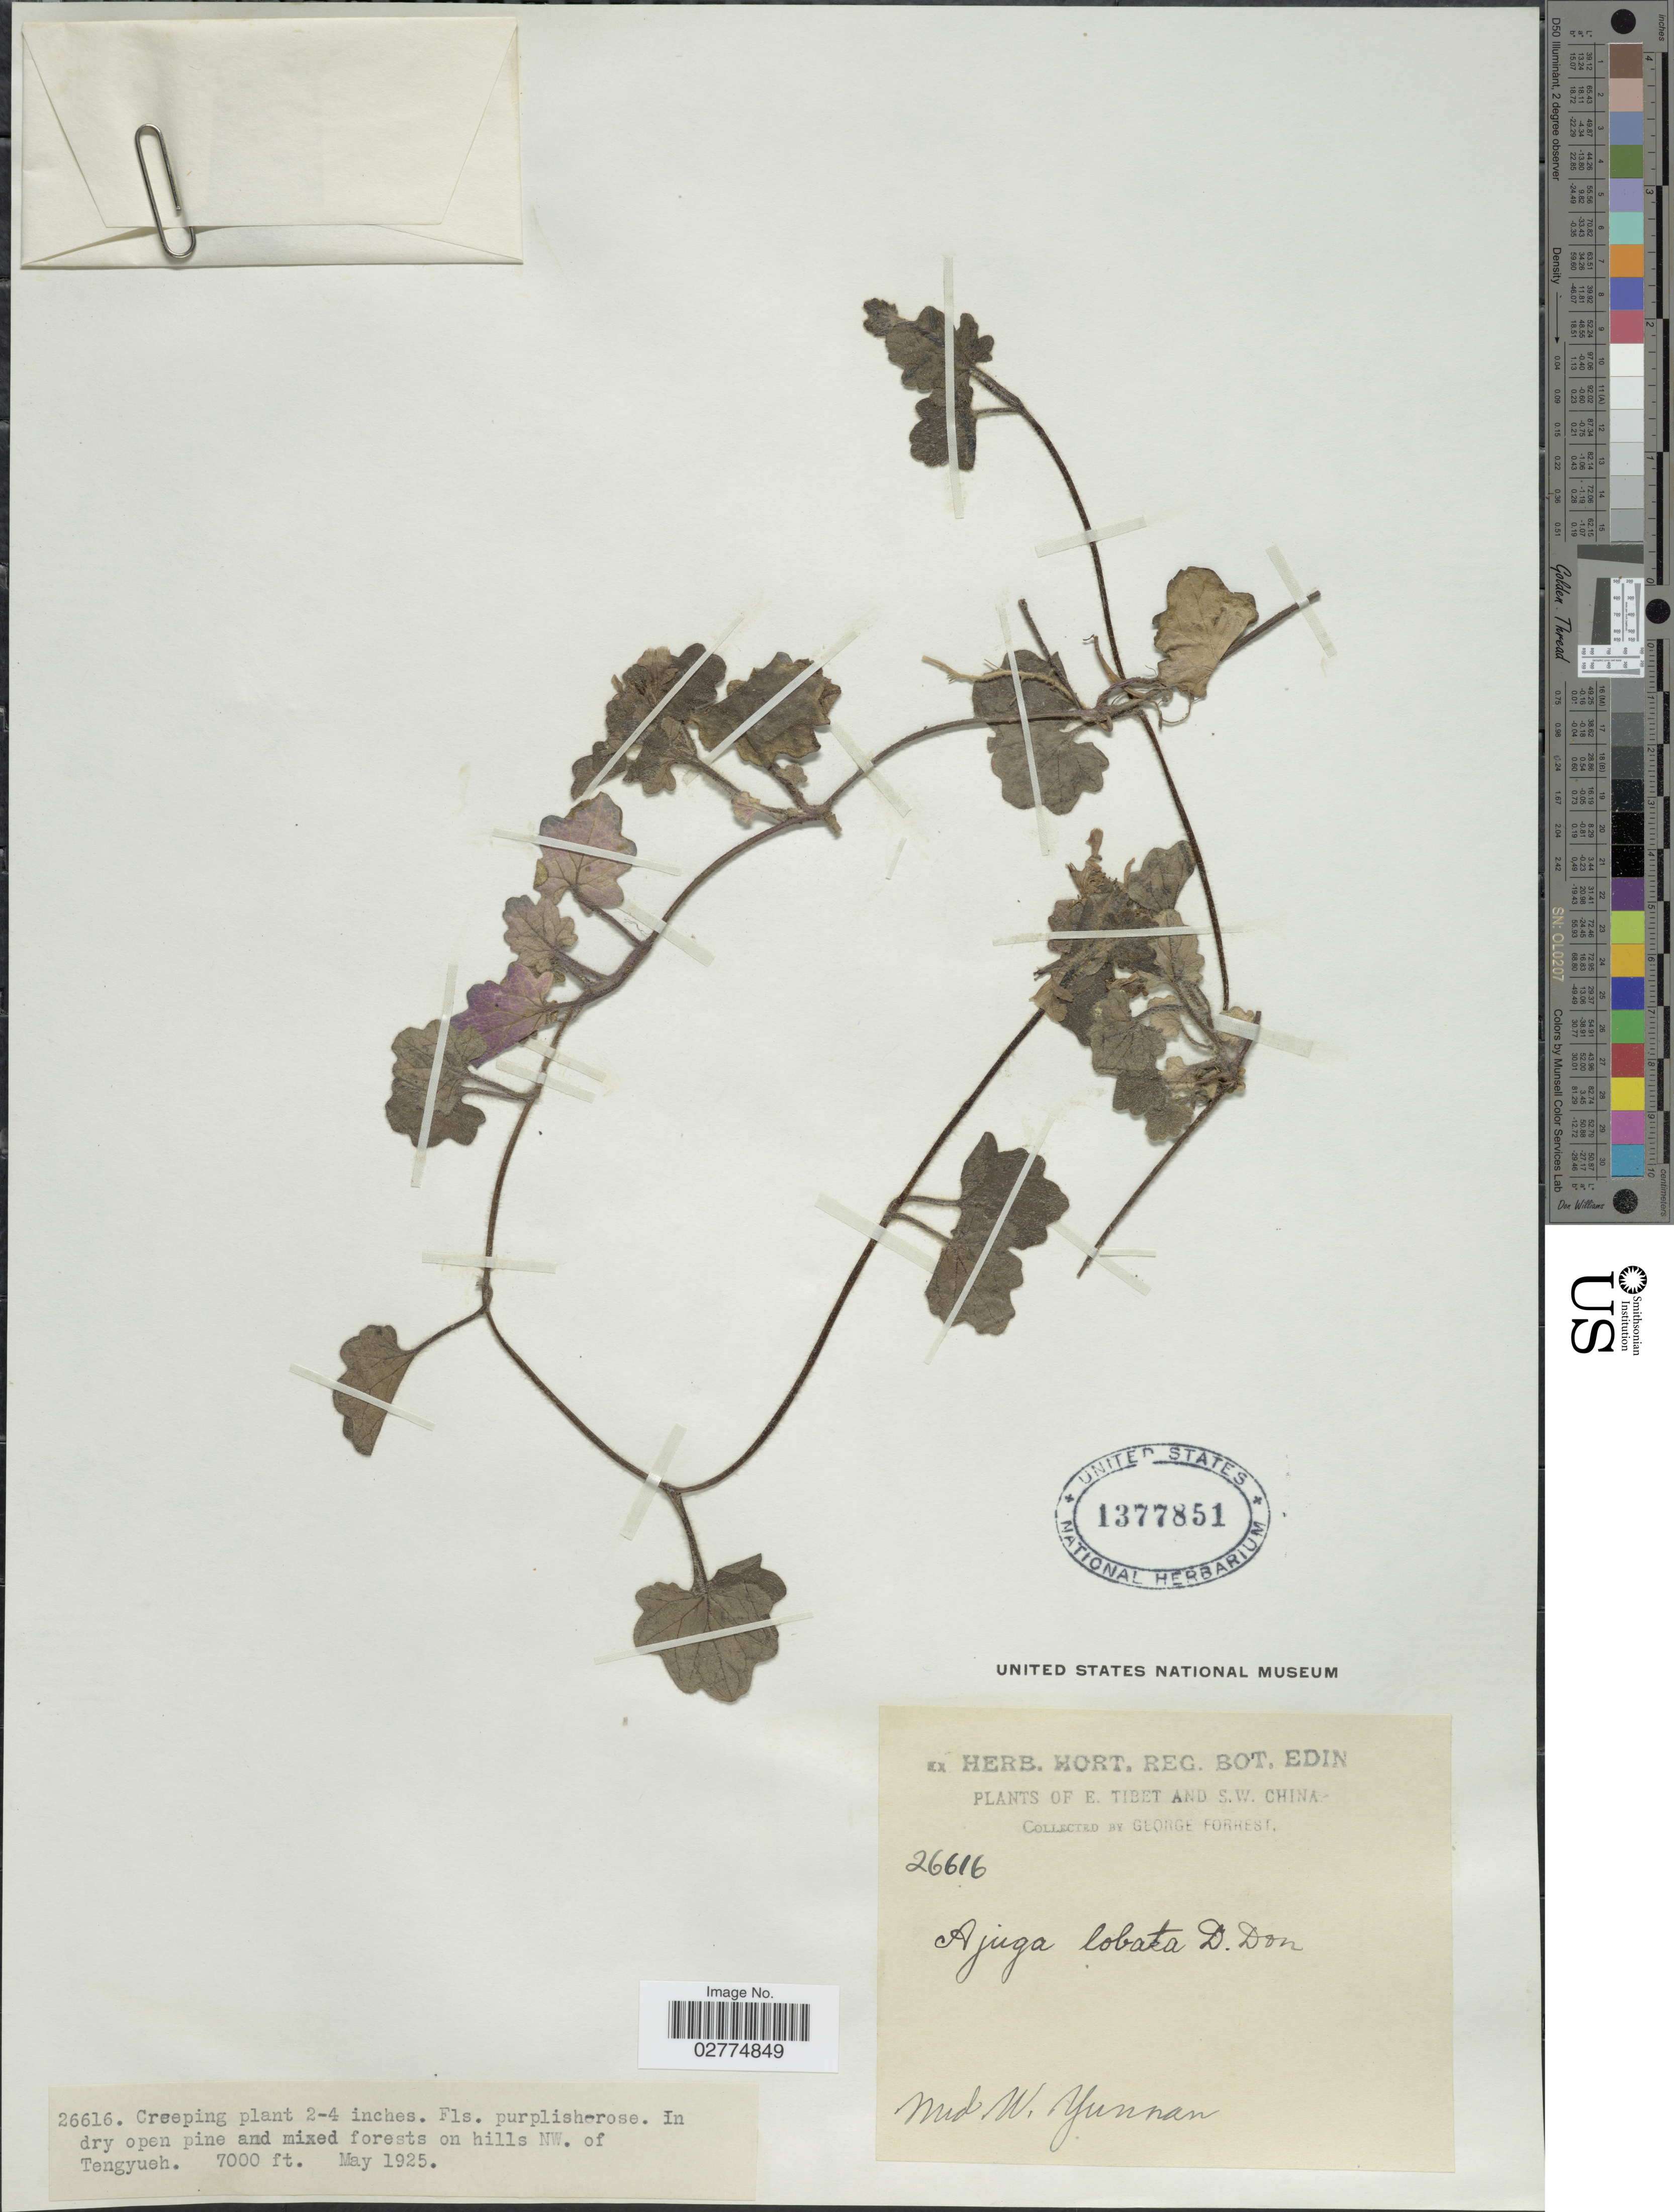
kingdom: Plantae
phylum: Tracheophyta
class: Magnoliopsida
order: Lamiales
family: Lamiaceae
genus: Ajuga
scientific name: Ajuga lobata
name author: D. Don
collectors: G. Forrest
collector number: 26616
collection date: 1925-05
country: China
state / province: Xizang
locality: E. Tibet and S.W. China, hills NW. of Tengyueh. Mid W. Yunnan.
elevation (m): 2134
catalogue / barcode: US 1377851